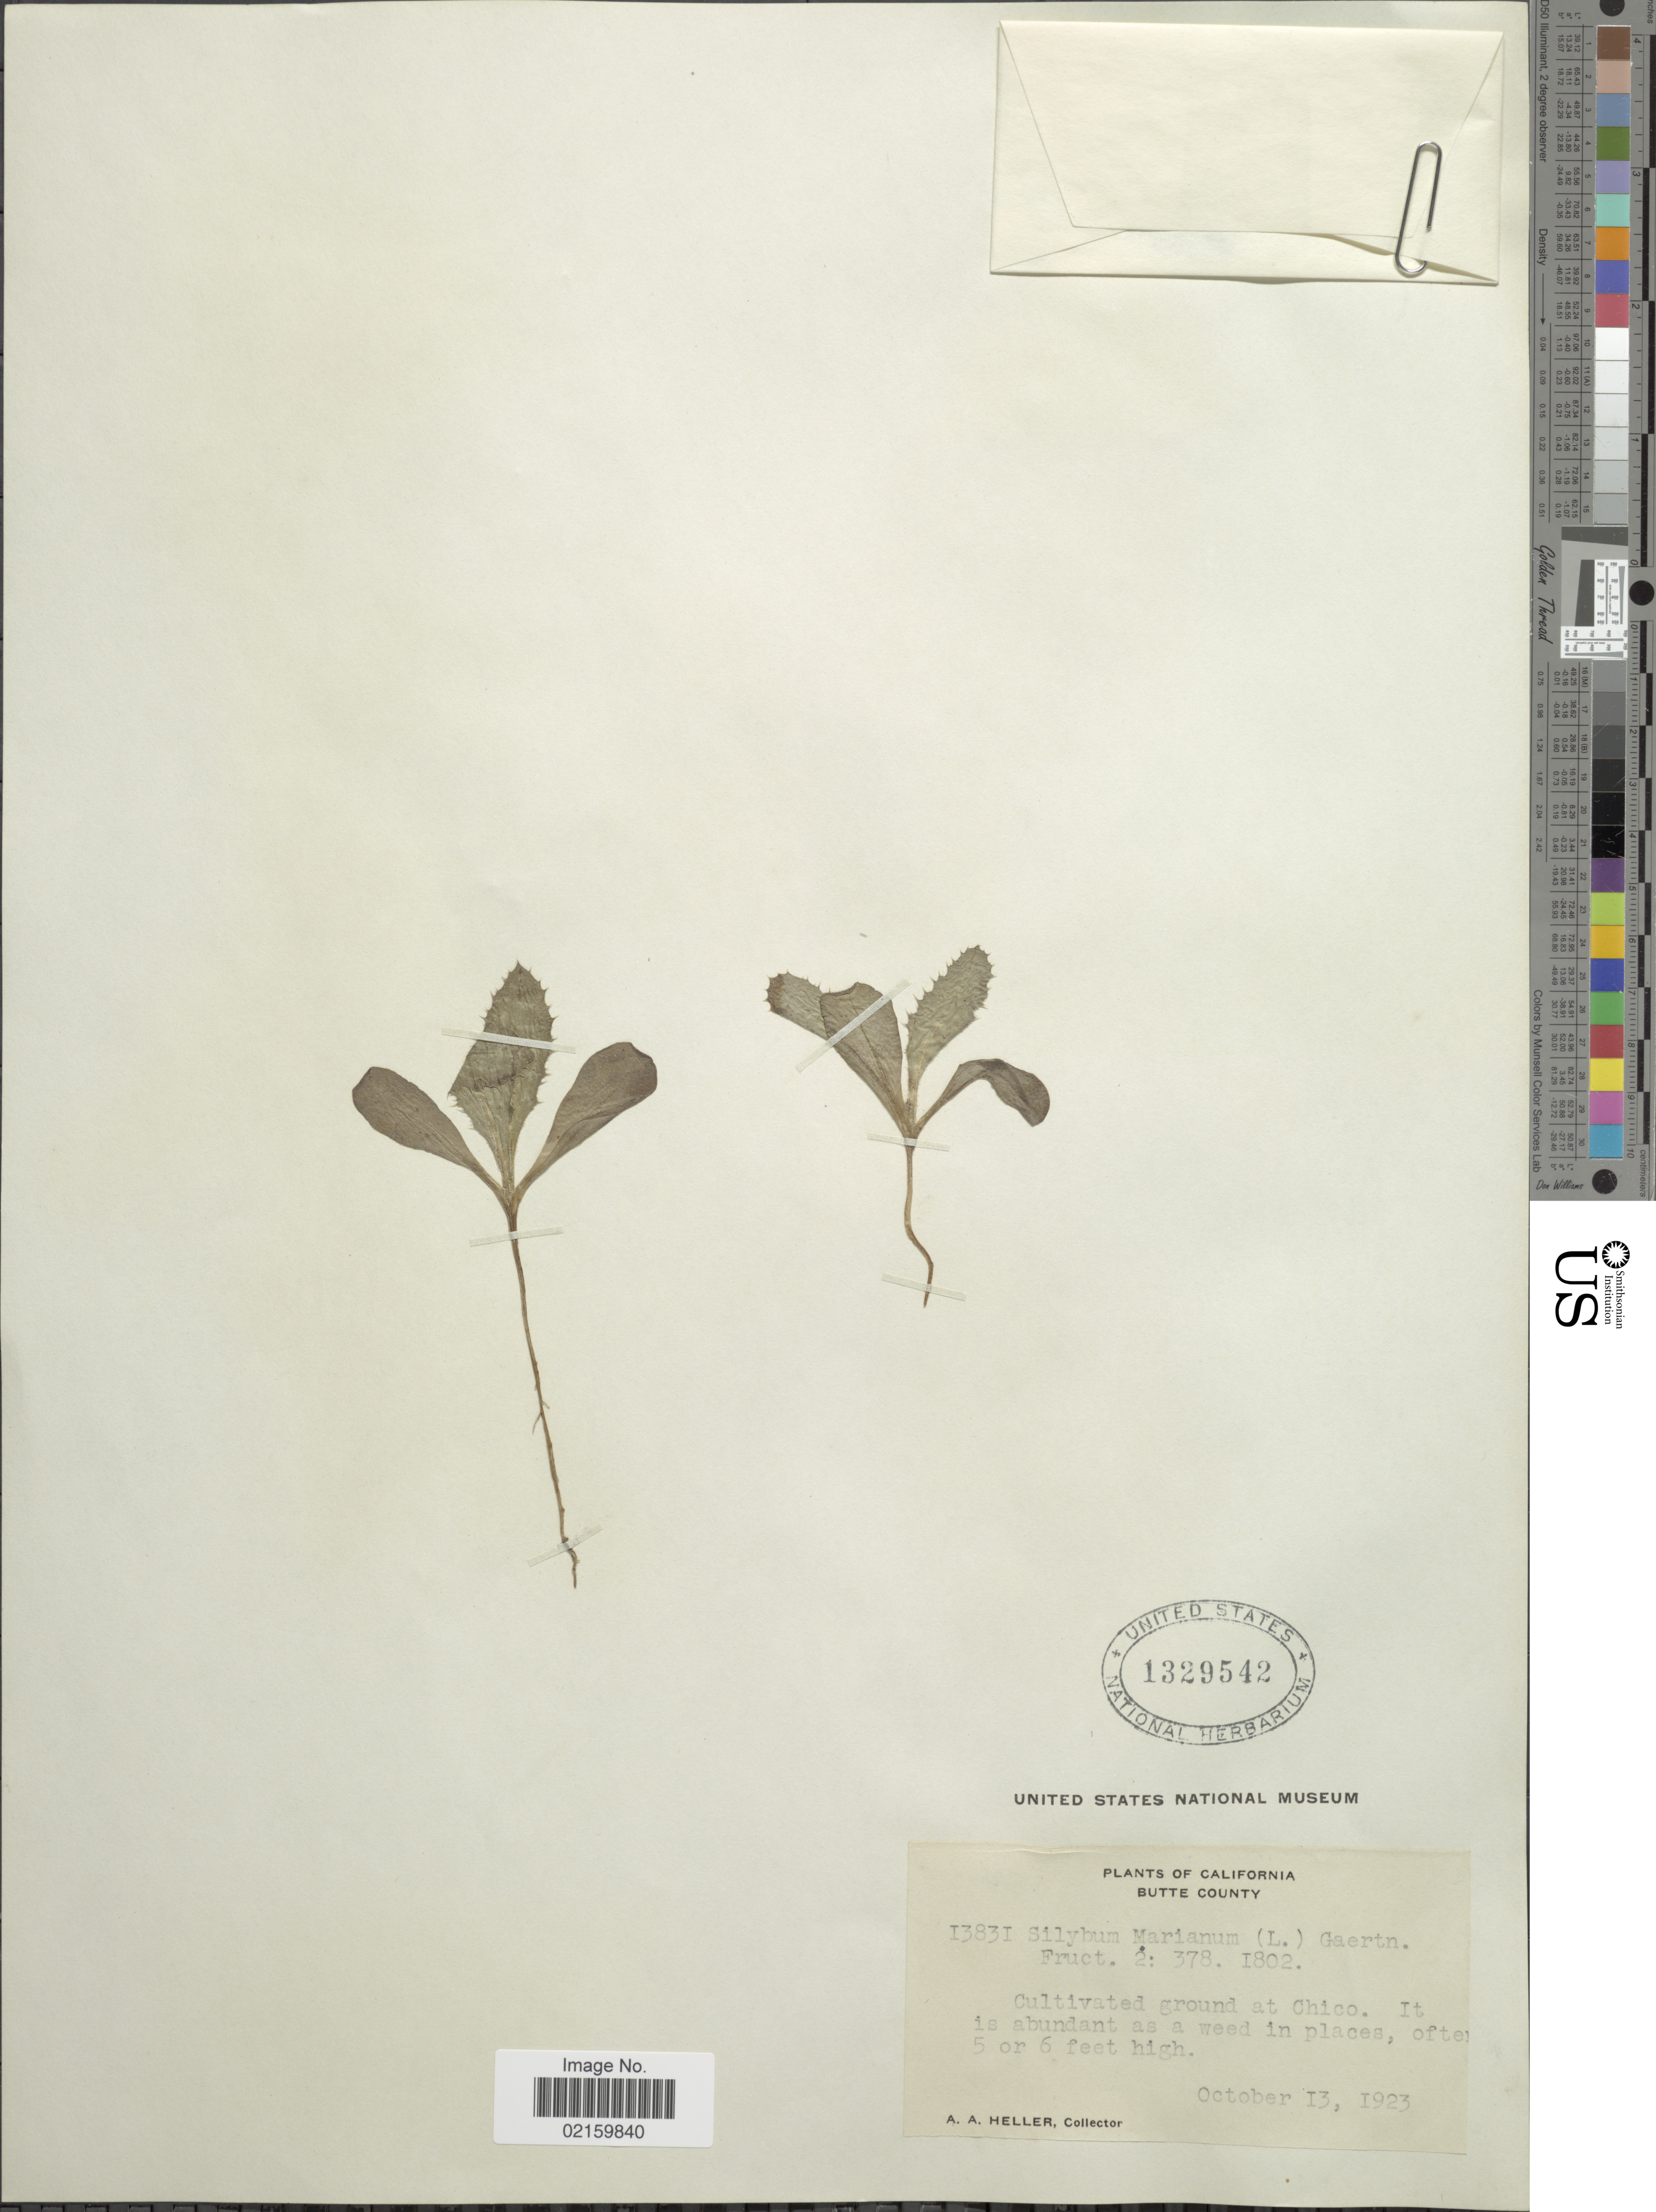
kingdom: Plantae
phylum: Tracheophyta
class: Magnoliopsida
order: Asterales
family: Asteraceae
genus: Silybum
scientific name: Silybum marianum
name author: (L.) Gaertn.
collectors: A. A. Heller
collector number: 13831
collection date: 1923-10-13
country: United States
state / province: California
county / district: Butte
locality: California. Butte County. at Chico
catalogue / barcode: US 1329542